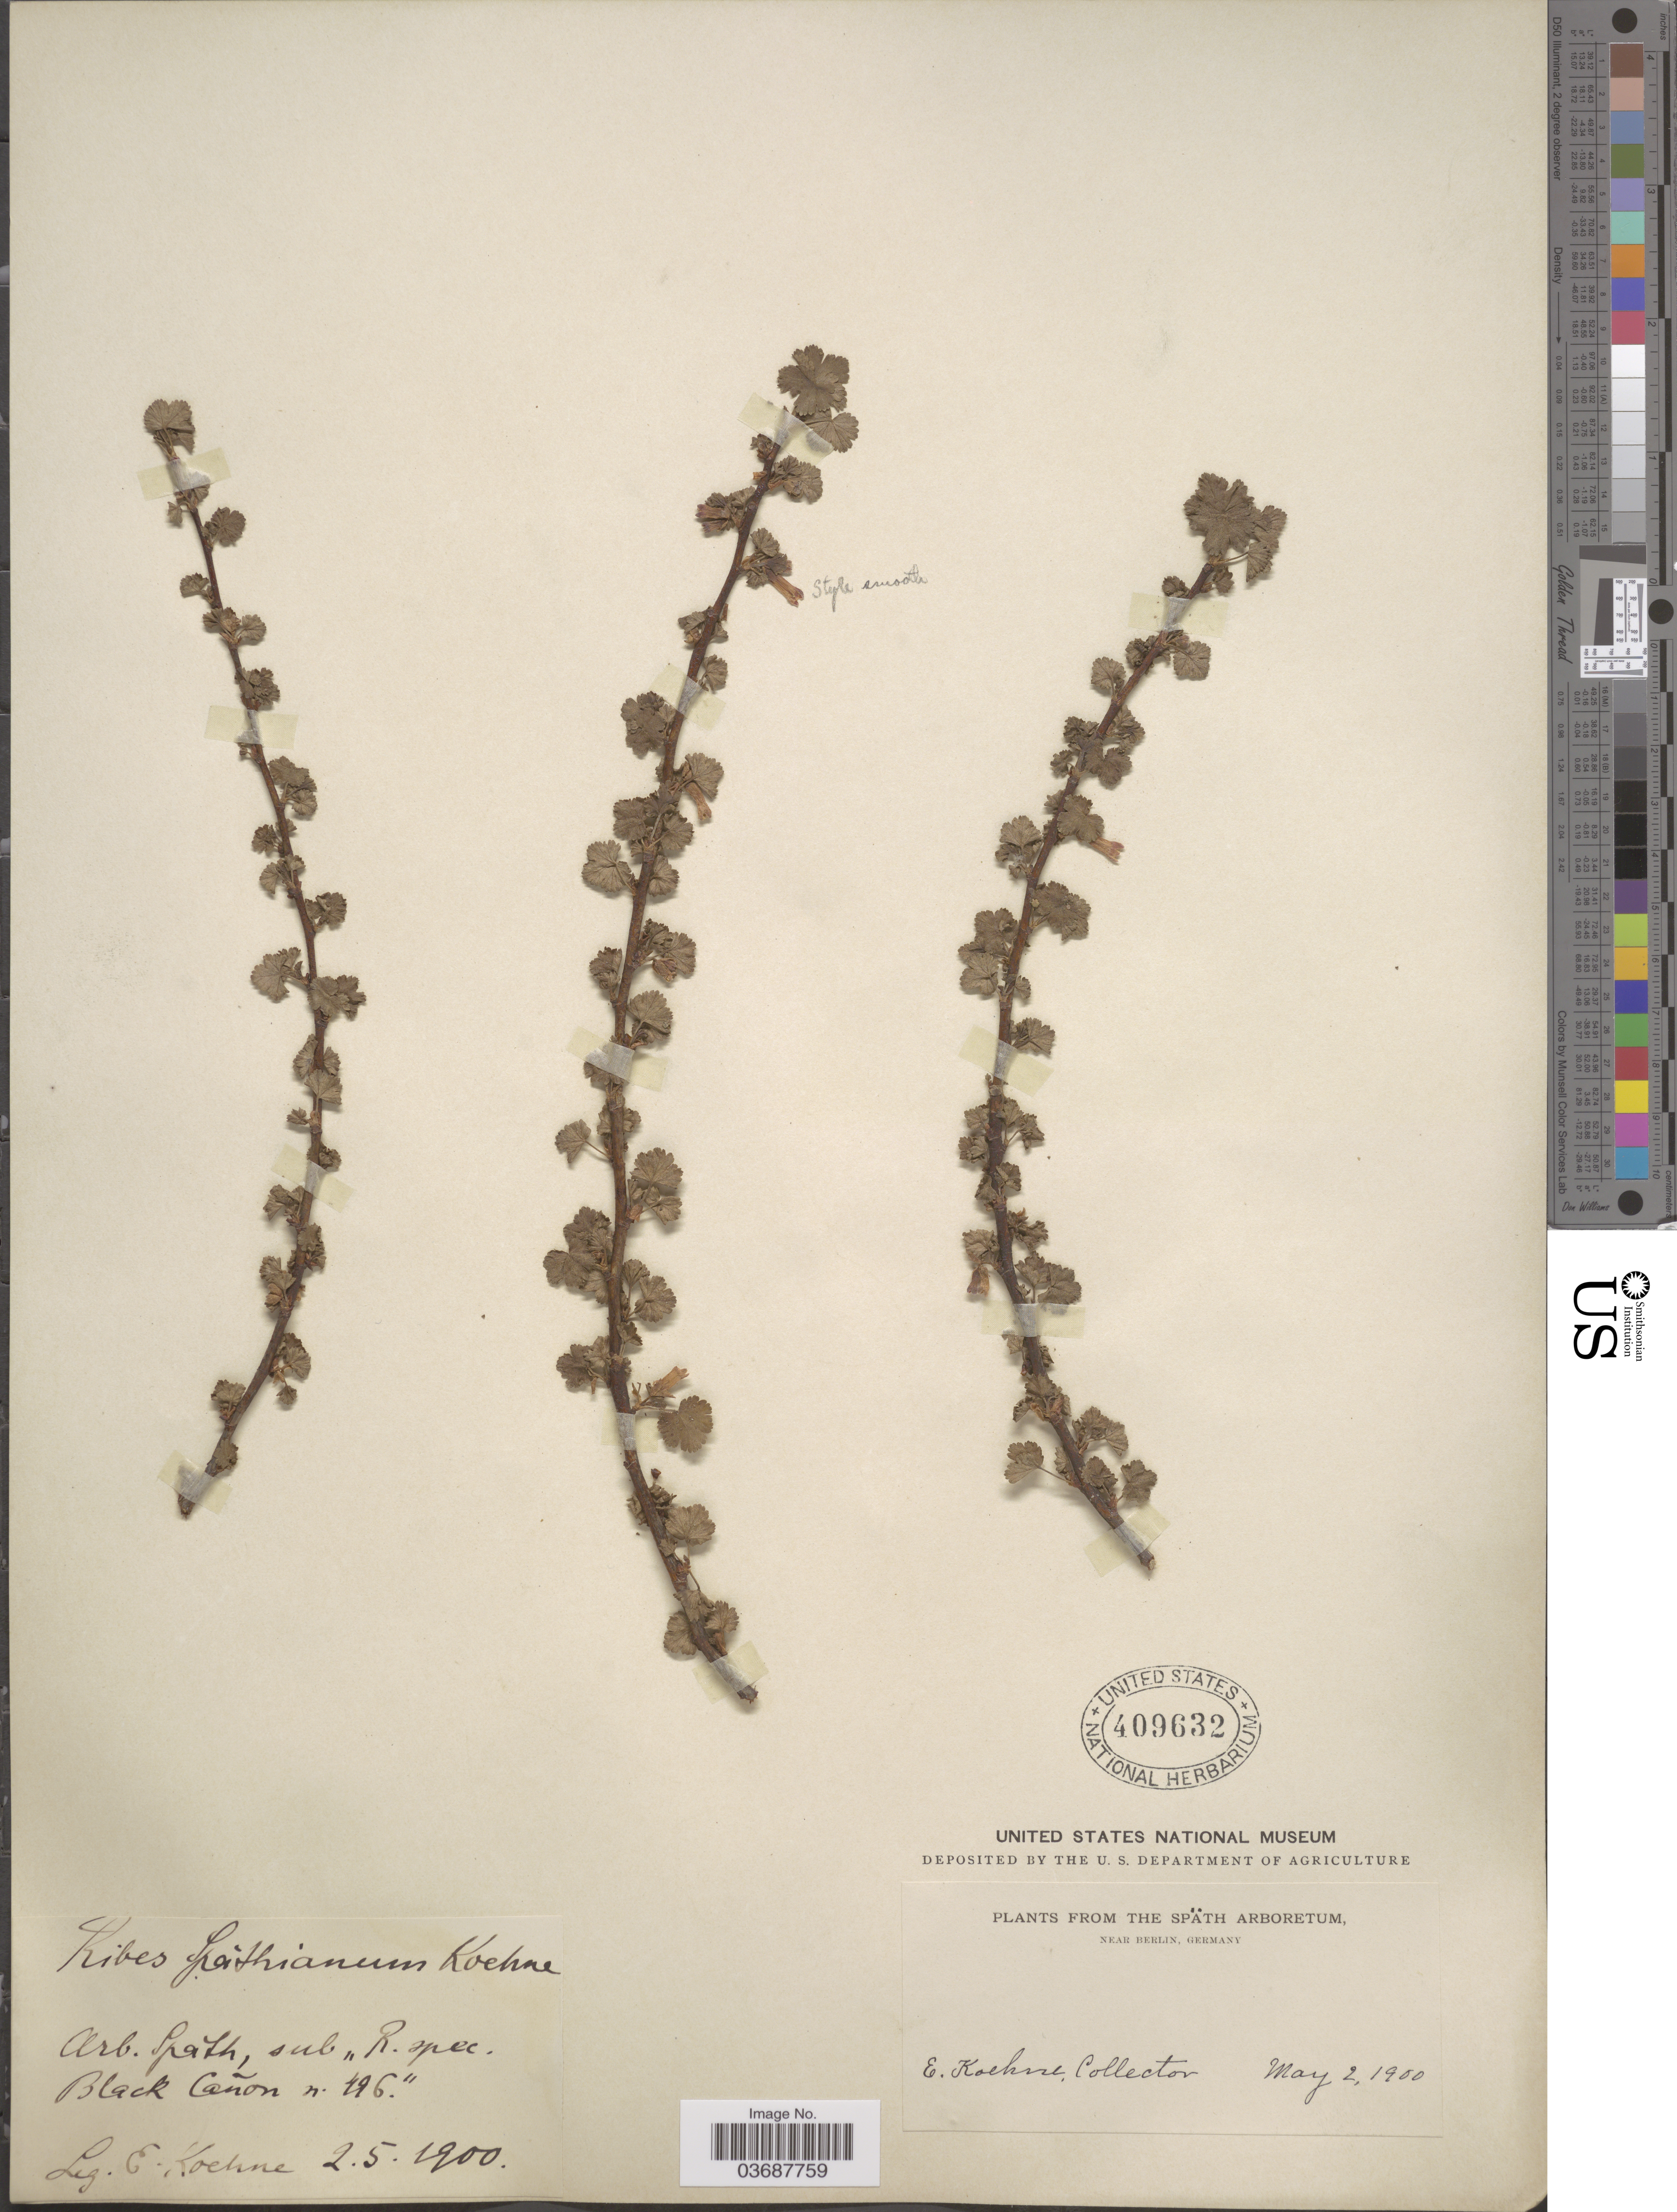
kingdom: Plantae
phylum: Tracheophyta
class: Magnoliopsida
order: Saxifragales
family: Grossulariaceae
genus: Ribes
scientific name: Ribes inebrians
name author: Lindl.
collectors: E. Koehne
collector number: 496?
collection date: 1900-05-02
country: Germany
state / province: Berlin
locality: The Späth Arboretum, Black Cañon.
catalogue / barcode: US 409632